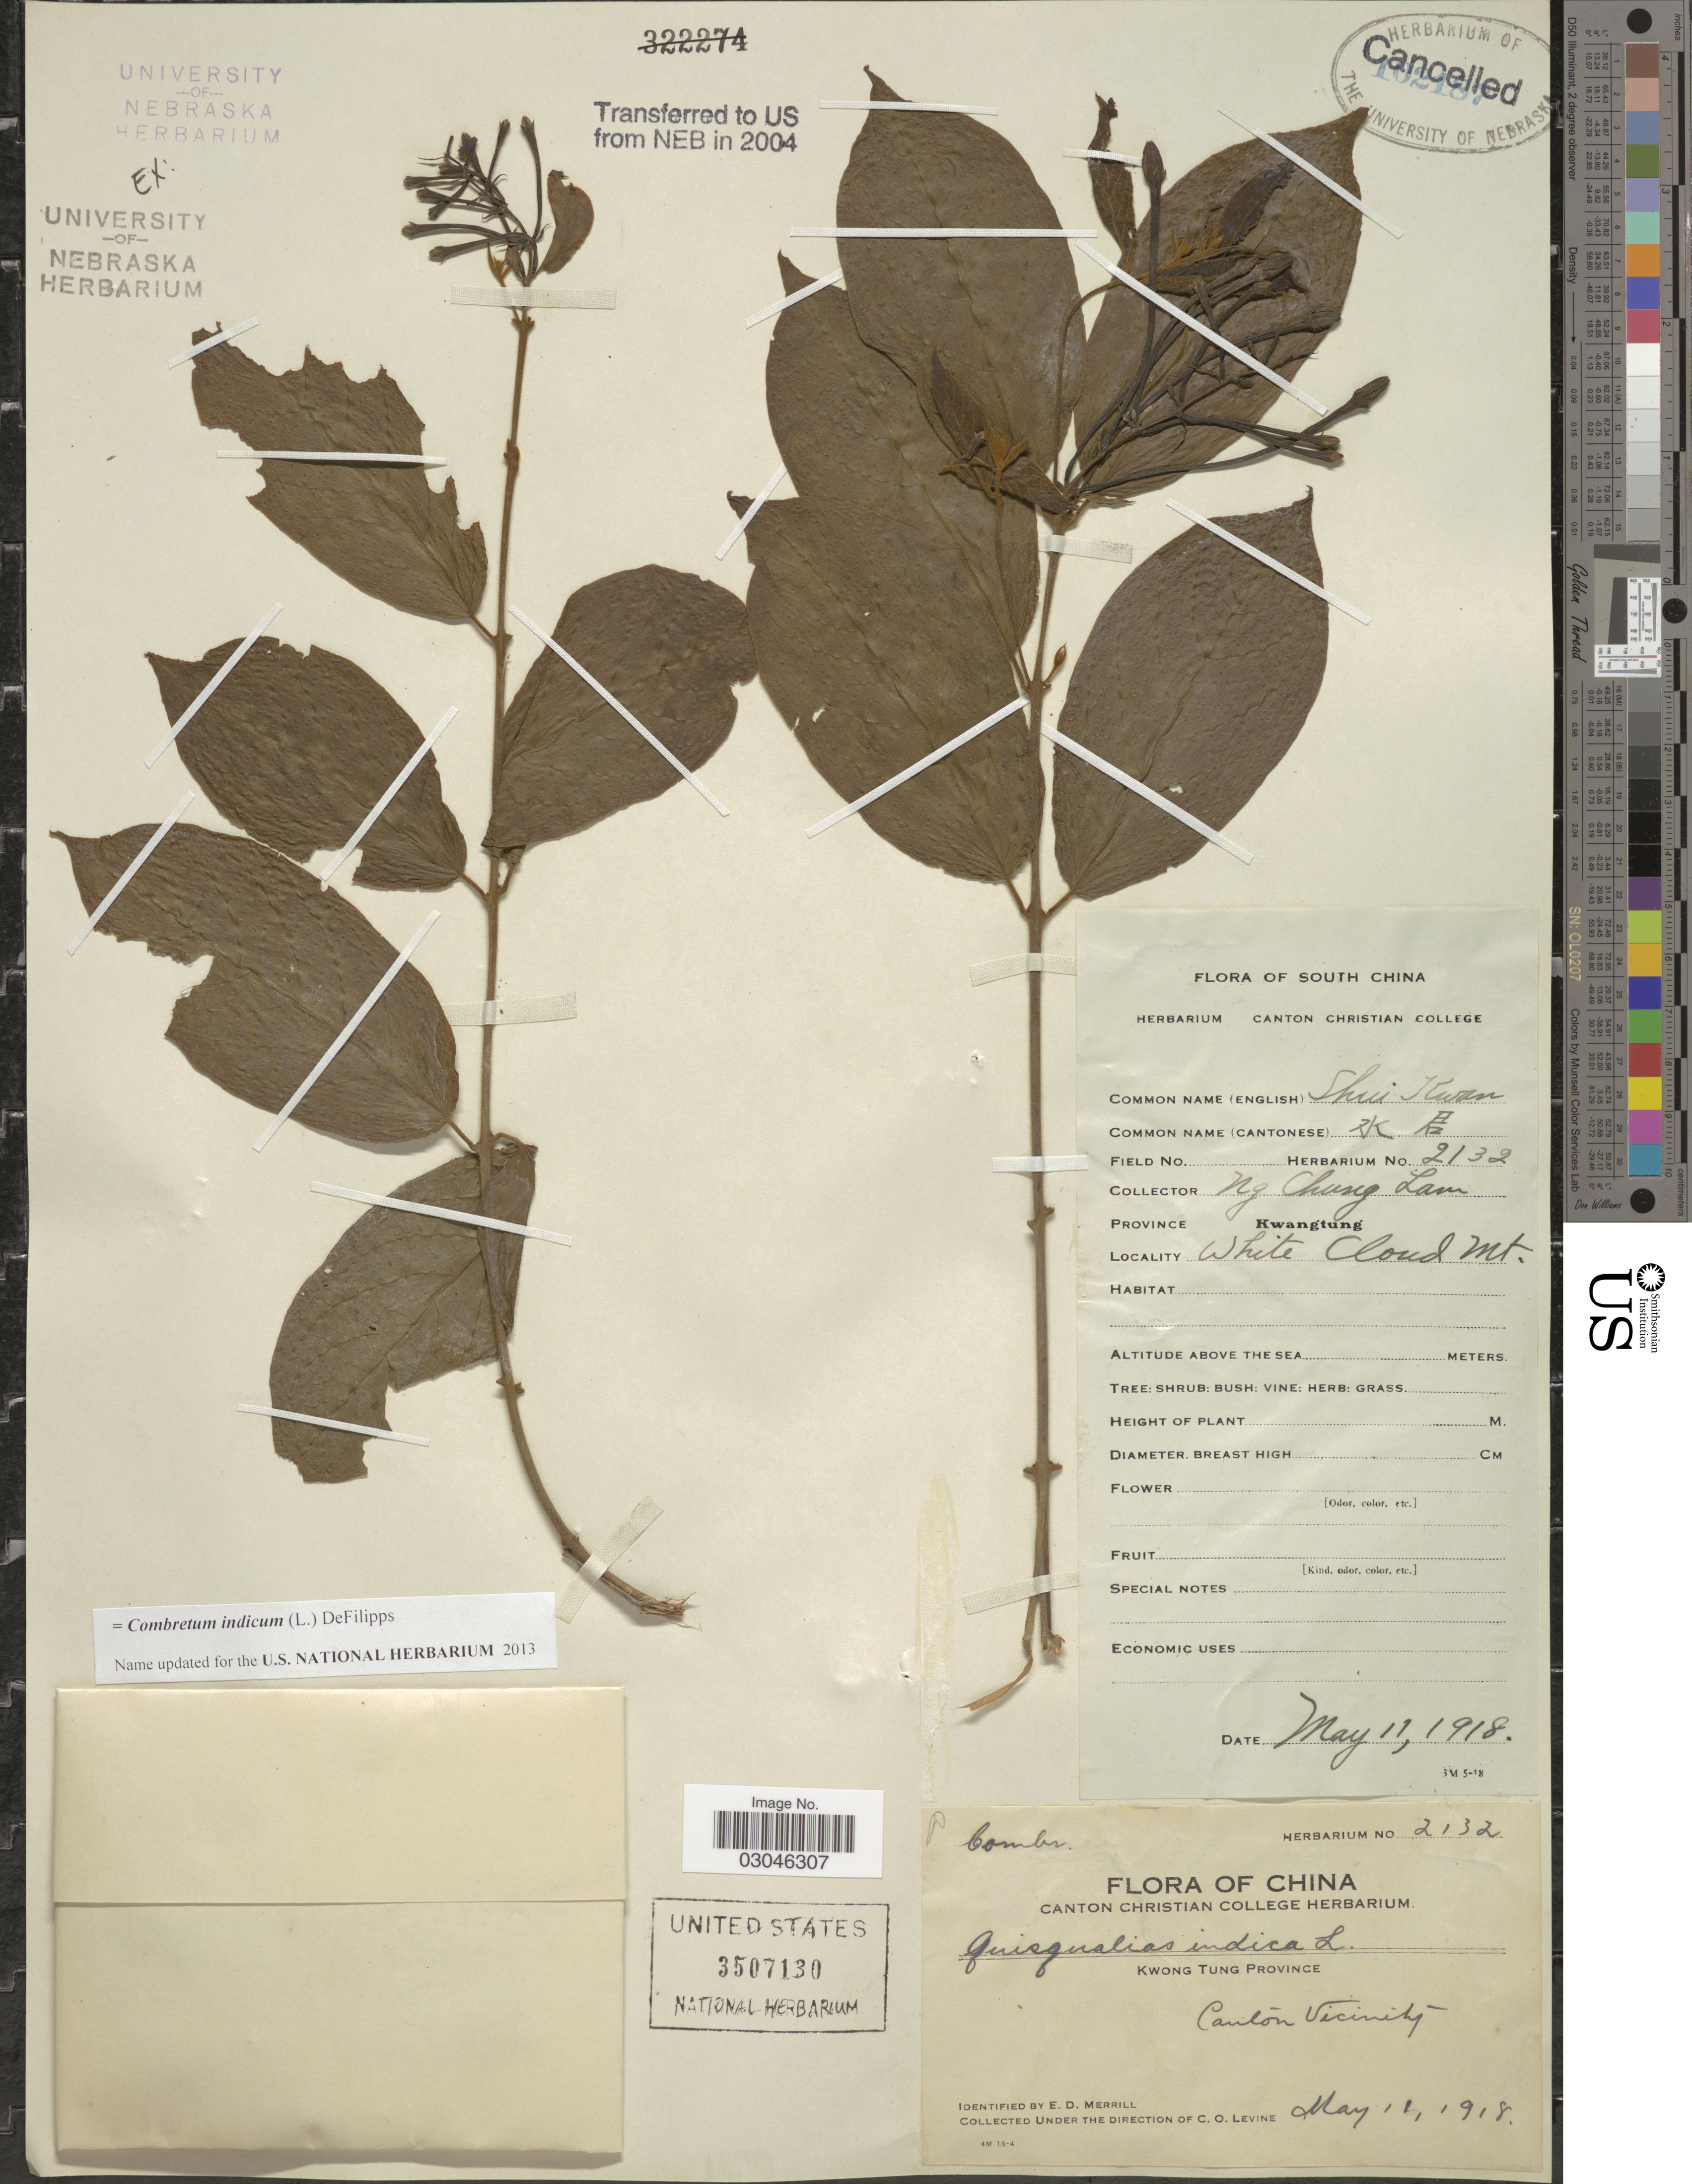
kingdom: Plantae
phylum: Tracheophyta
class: Magnoliopsida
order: Myrtales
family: Combretaceae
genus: Combretum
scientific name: Combretum indicum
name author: (L.) DeFilipps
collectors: C. L. Ng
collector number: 2132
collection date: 1918-05-11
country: China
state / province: Guangdong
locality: South China. Province Kwangtung. White Cloud Mt. Canton Vicinity.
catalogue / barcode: US 3507130